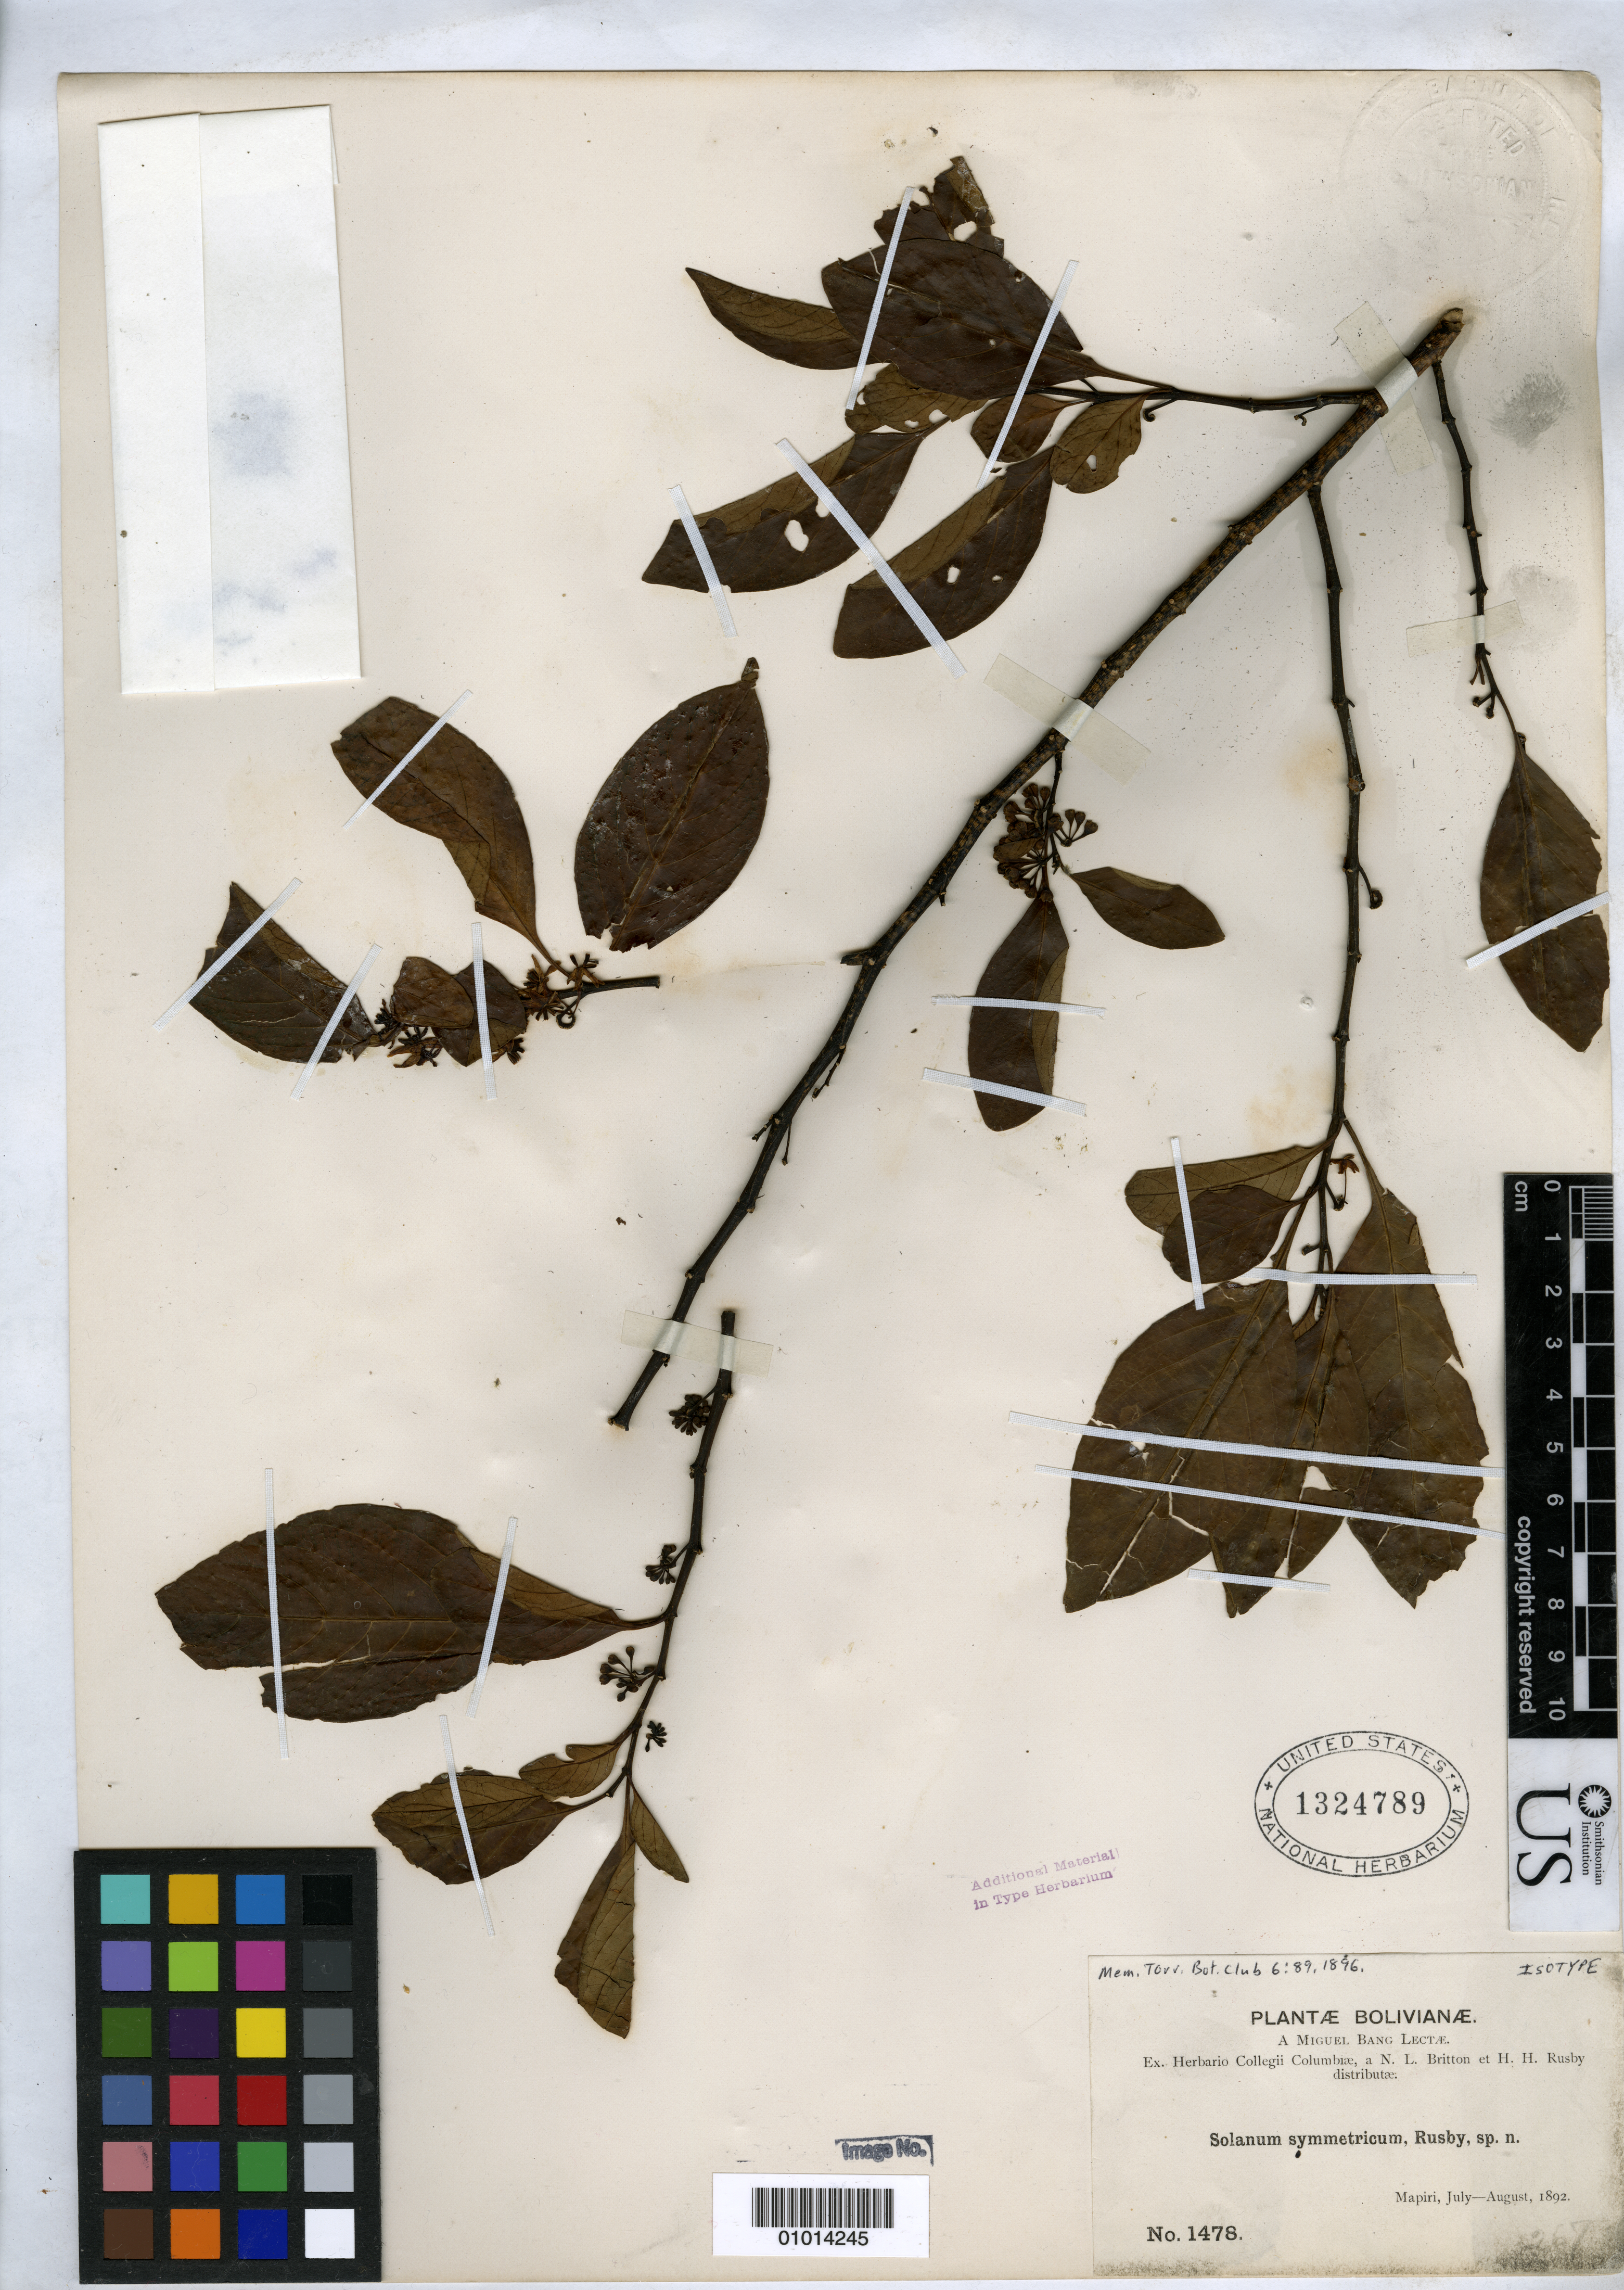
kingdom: Plantae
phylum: Tracheophyta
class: Magnoliopsida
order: Solanales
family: Solanaceae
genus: Solanum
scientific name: Solanum symmetricum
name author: Rusby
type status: Isotype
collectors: M. Bang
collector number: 1478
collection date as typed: Jul 1892 to -- Aug 1892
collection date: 1892-07/1892-08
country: Bolivia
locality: Mapiri.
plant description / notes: Specimen ex John Donnell Smith herbarium.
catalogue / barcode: US 1324789